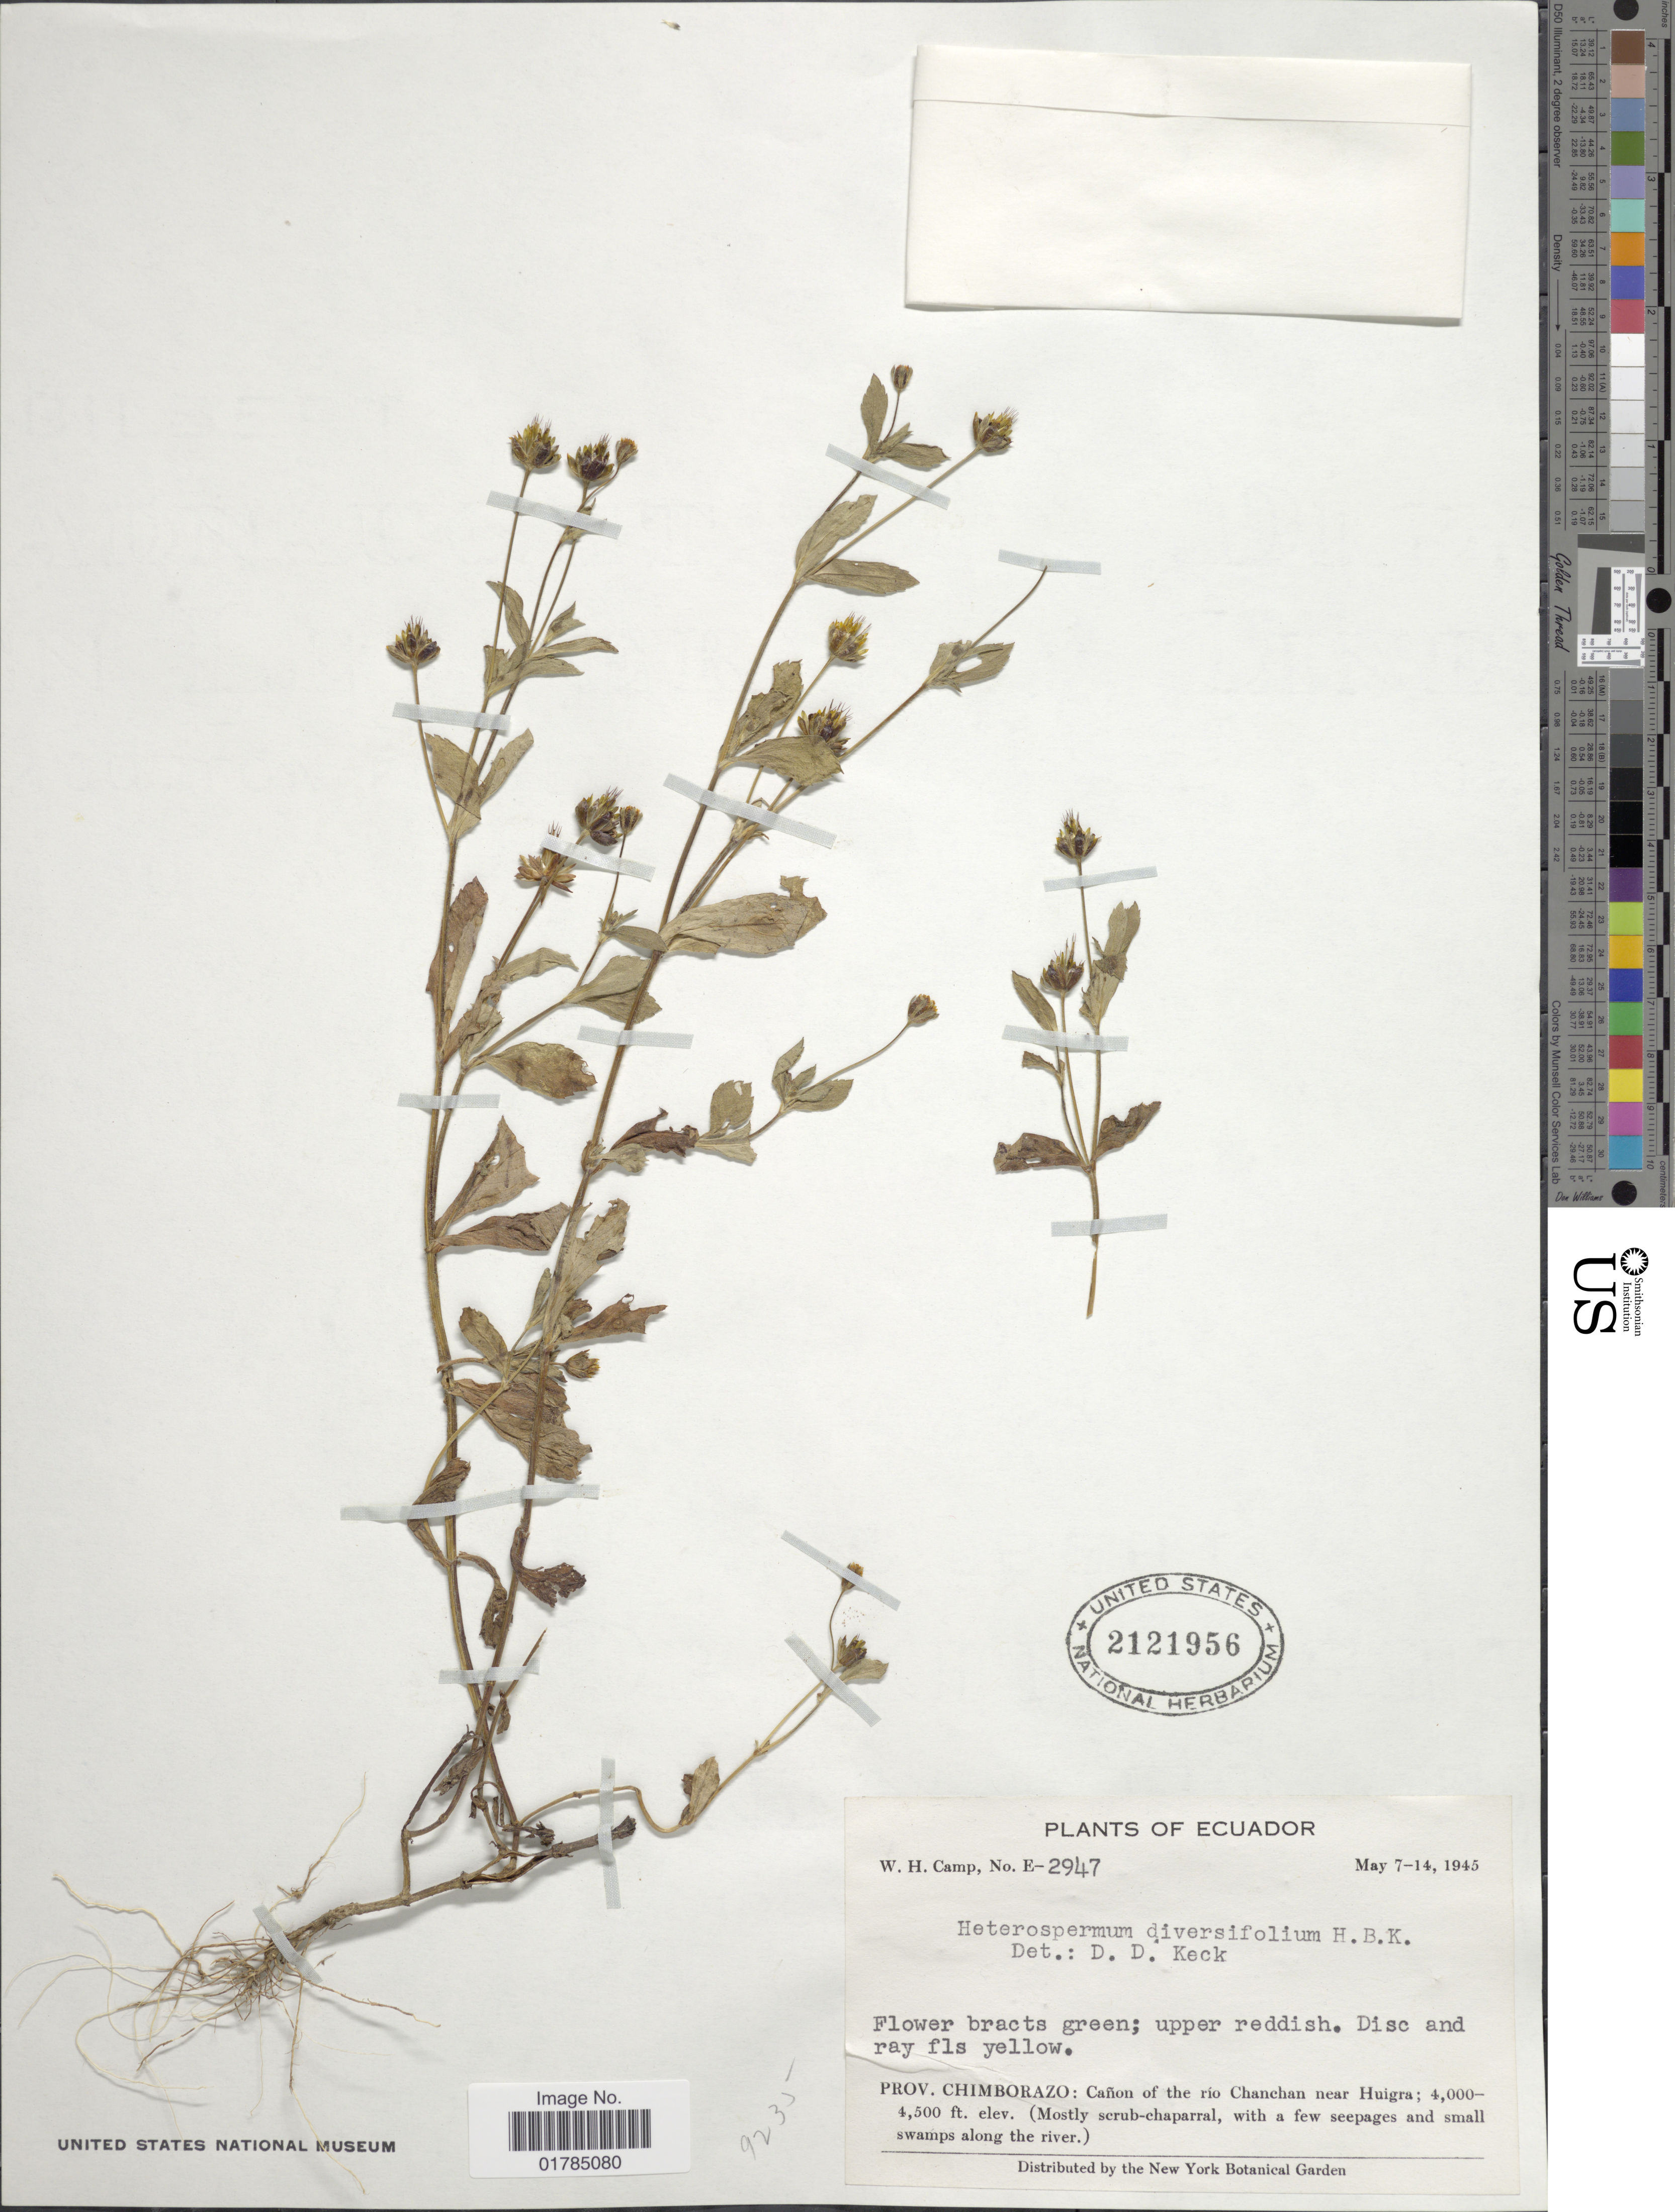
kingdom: Plantae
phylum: Tracheophyta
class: Magnoliopsida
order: Asterales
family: Asteraceae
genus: Heterosperma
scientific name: Heterosperma diversifolium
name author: Kunth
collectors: W. H. Camp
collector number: E2947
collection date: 1945-05-07/1945-05-14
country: Ecuador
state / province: Chimborazo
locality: Canon of the rio Chanchan near Huigra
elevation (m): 1219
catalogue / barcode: US 2121956